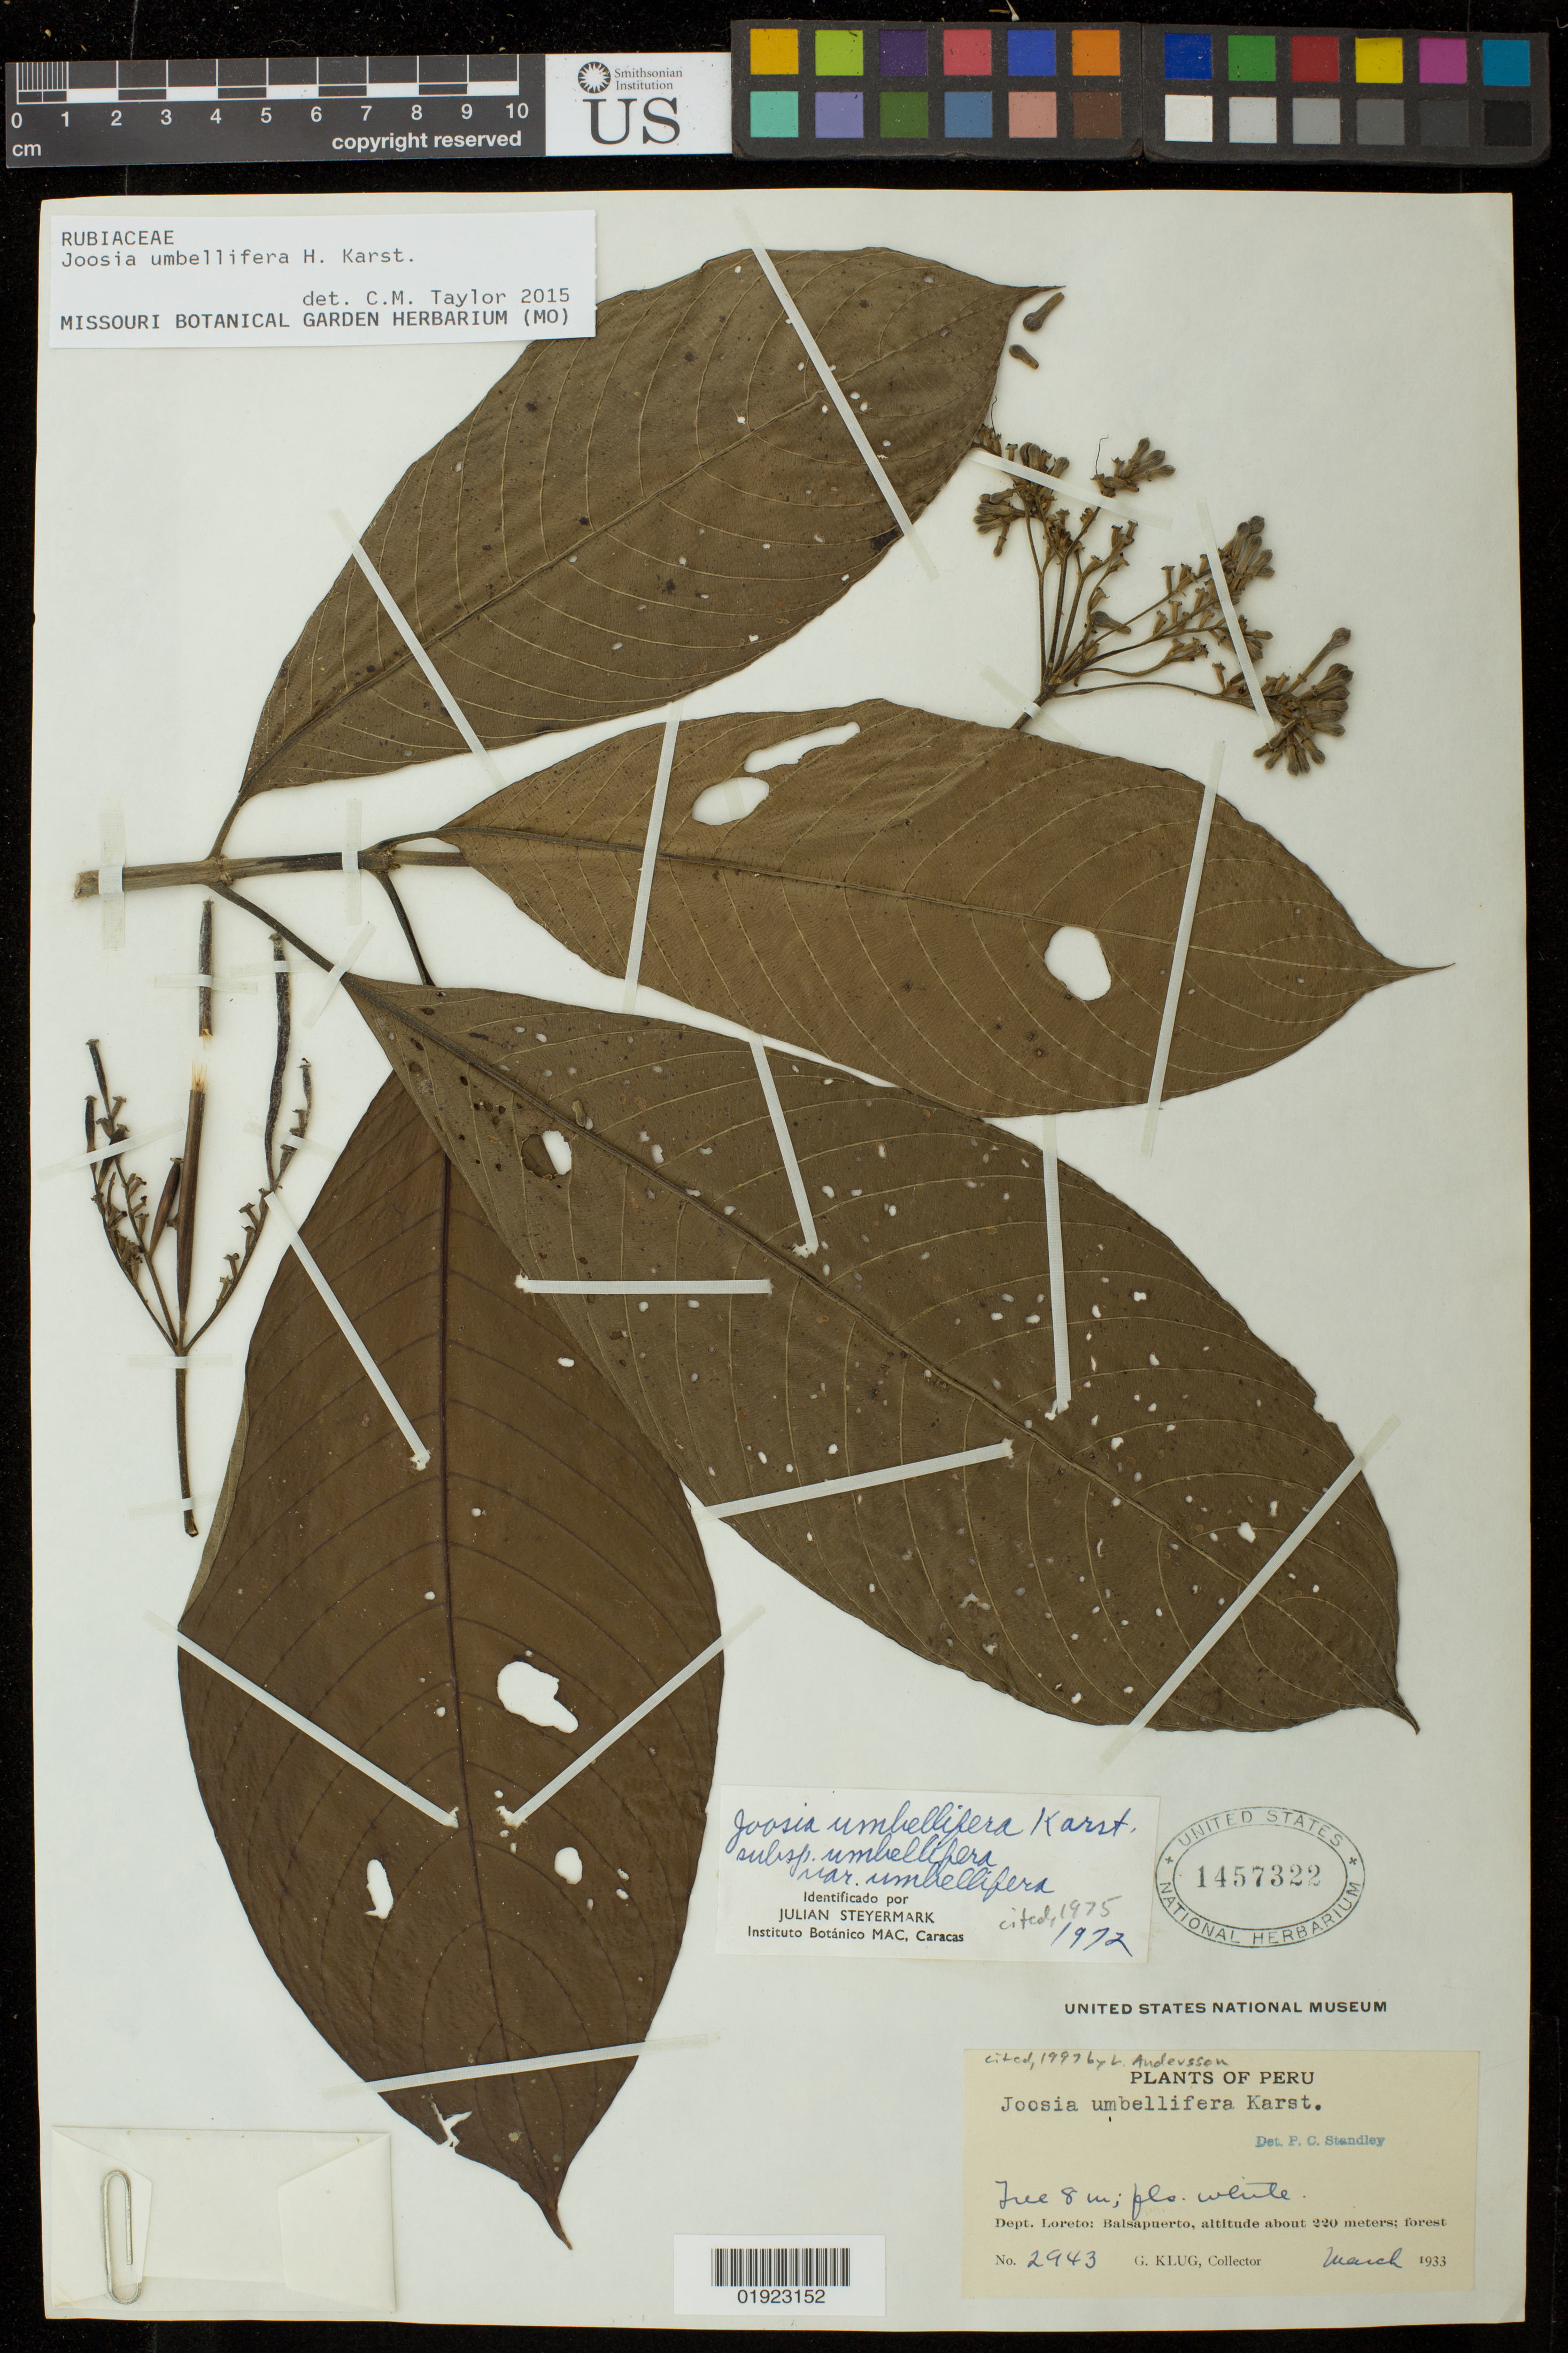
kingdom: Plantae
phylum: Tracheophyta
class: Magnoliopsida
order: Gentianales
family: Rubiaceae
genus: Joosia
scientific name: Joosia umbellifera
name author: H. Karst.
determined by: Taylor, Charlotte M.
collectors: G. Klug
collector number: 2943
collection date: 1933-03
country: Peru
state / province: Loreto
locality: Balsapuerto.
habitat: Forest.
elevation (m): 220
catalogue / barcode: US 1457322